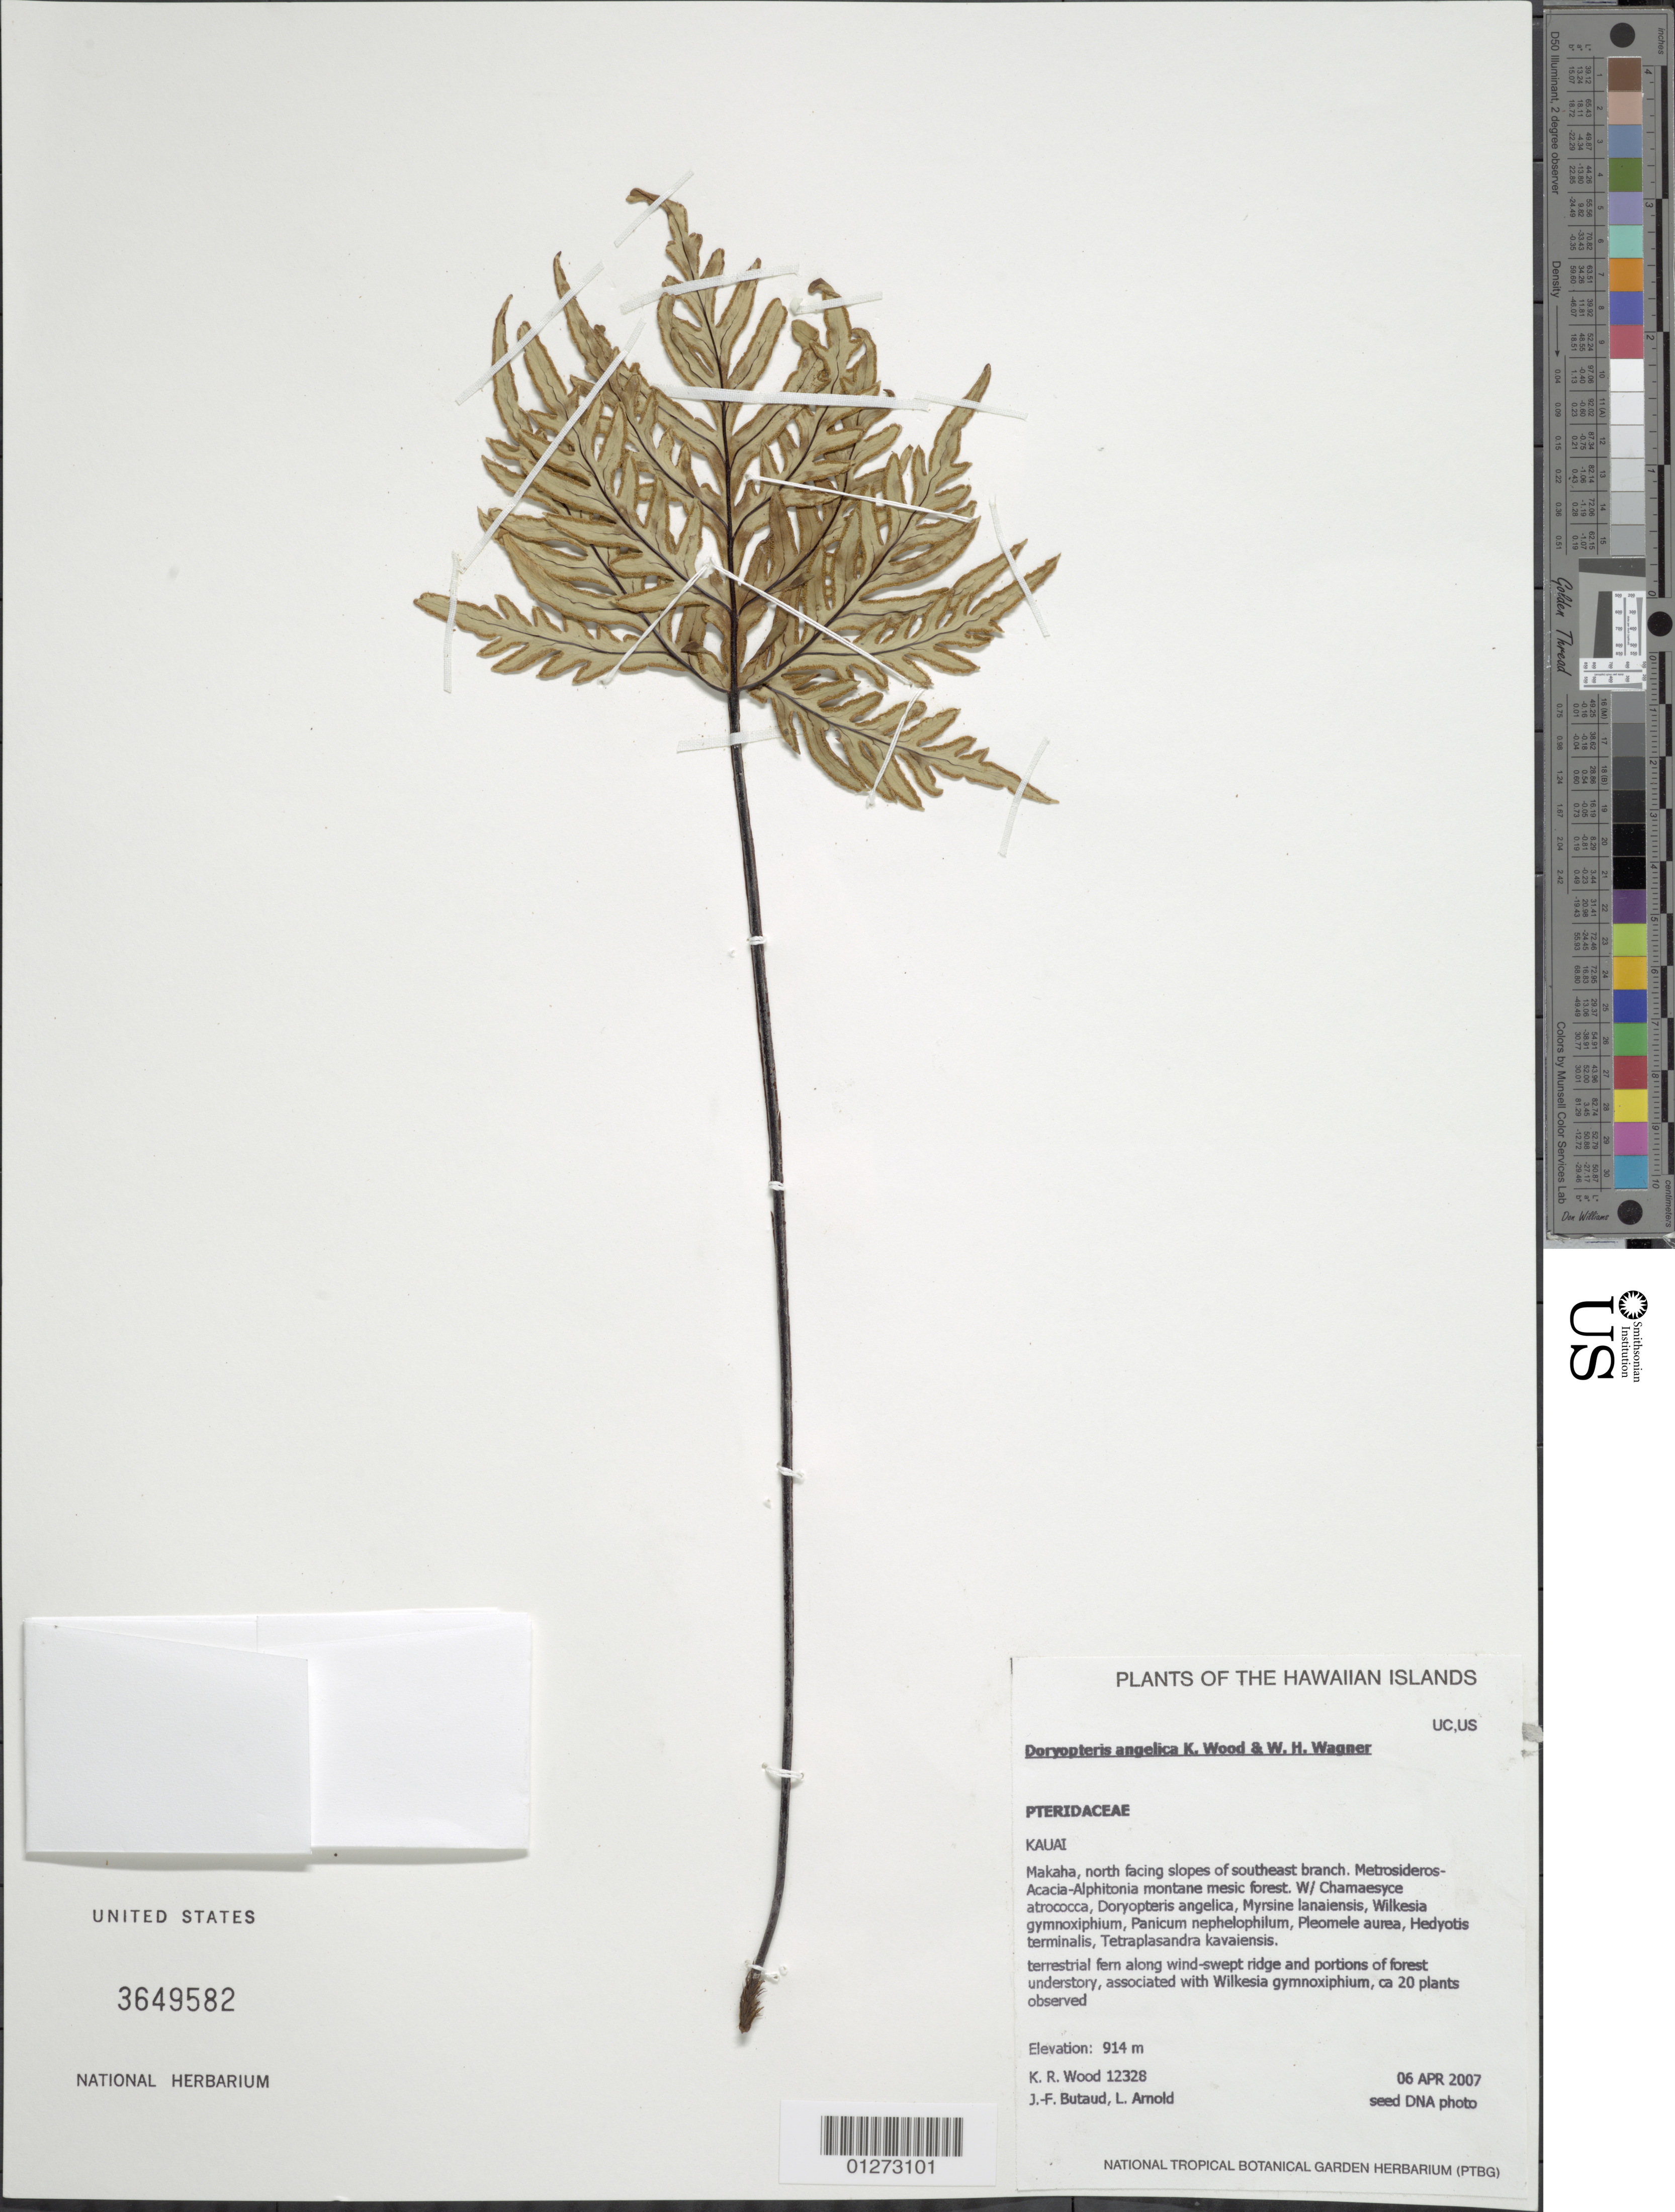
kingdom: Plantae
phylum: Tracheophyta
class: Polypodiopsida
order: Polypodiales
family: Pteridaceae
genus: Doryopteris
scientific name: Doryopteris angelica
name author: K.R. Wood & W.H. Wagner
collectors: K. R. Wood, J.-F. Butaud & L. Arnold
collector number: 12328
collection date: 2007-04-06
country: United States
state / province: Hawaii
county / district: Kaui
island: Kaua'i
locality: Makaha, north facing slopes of southeast branch.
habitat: Montane mesic forest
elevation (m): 914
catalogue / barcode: US 3649582